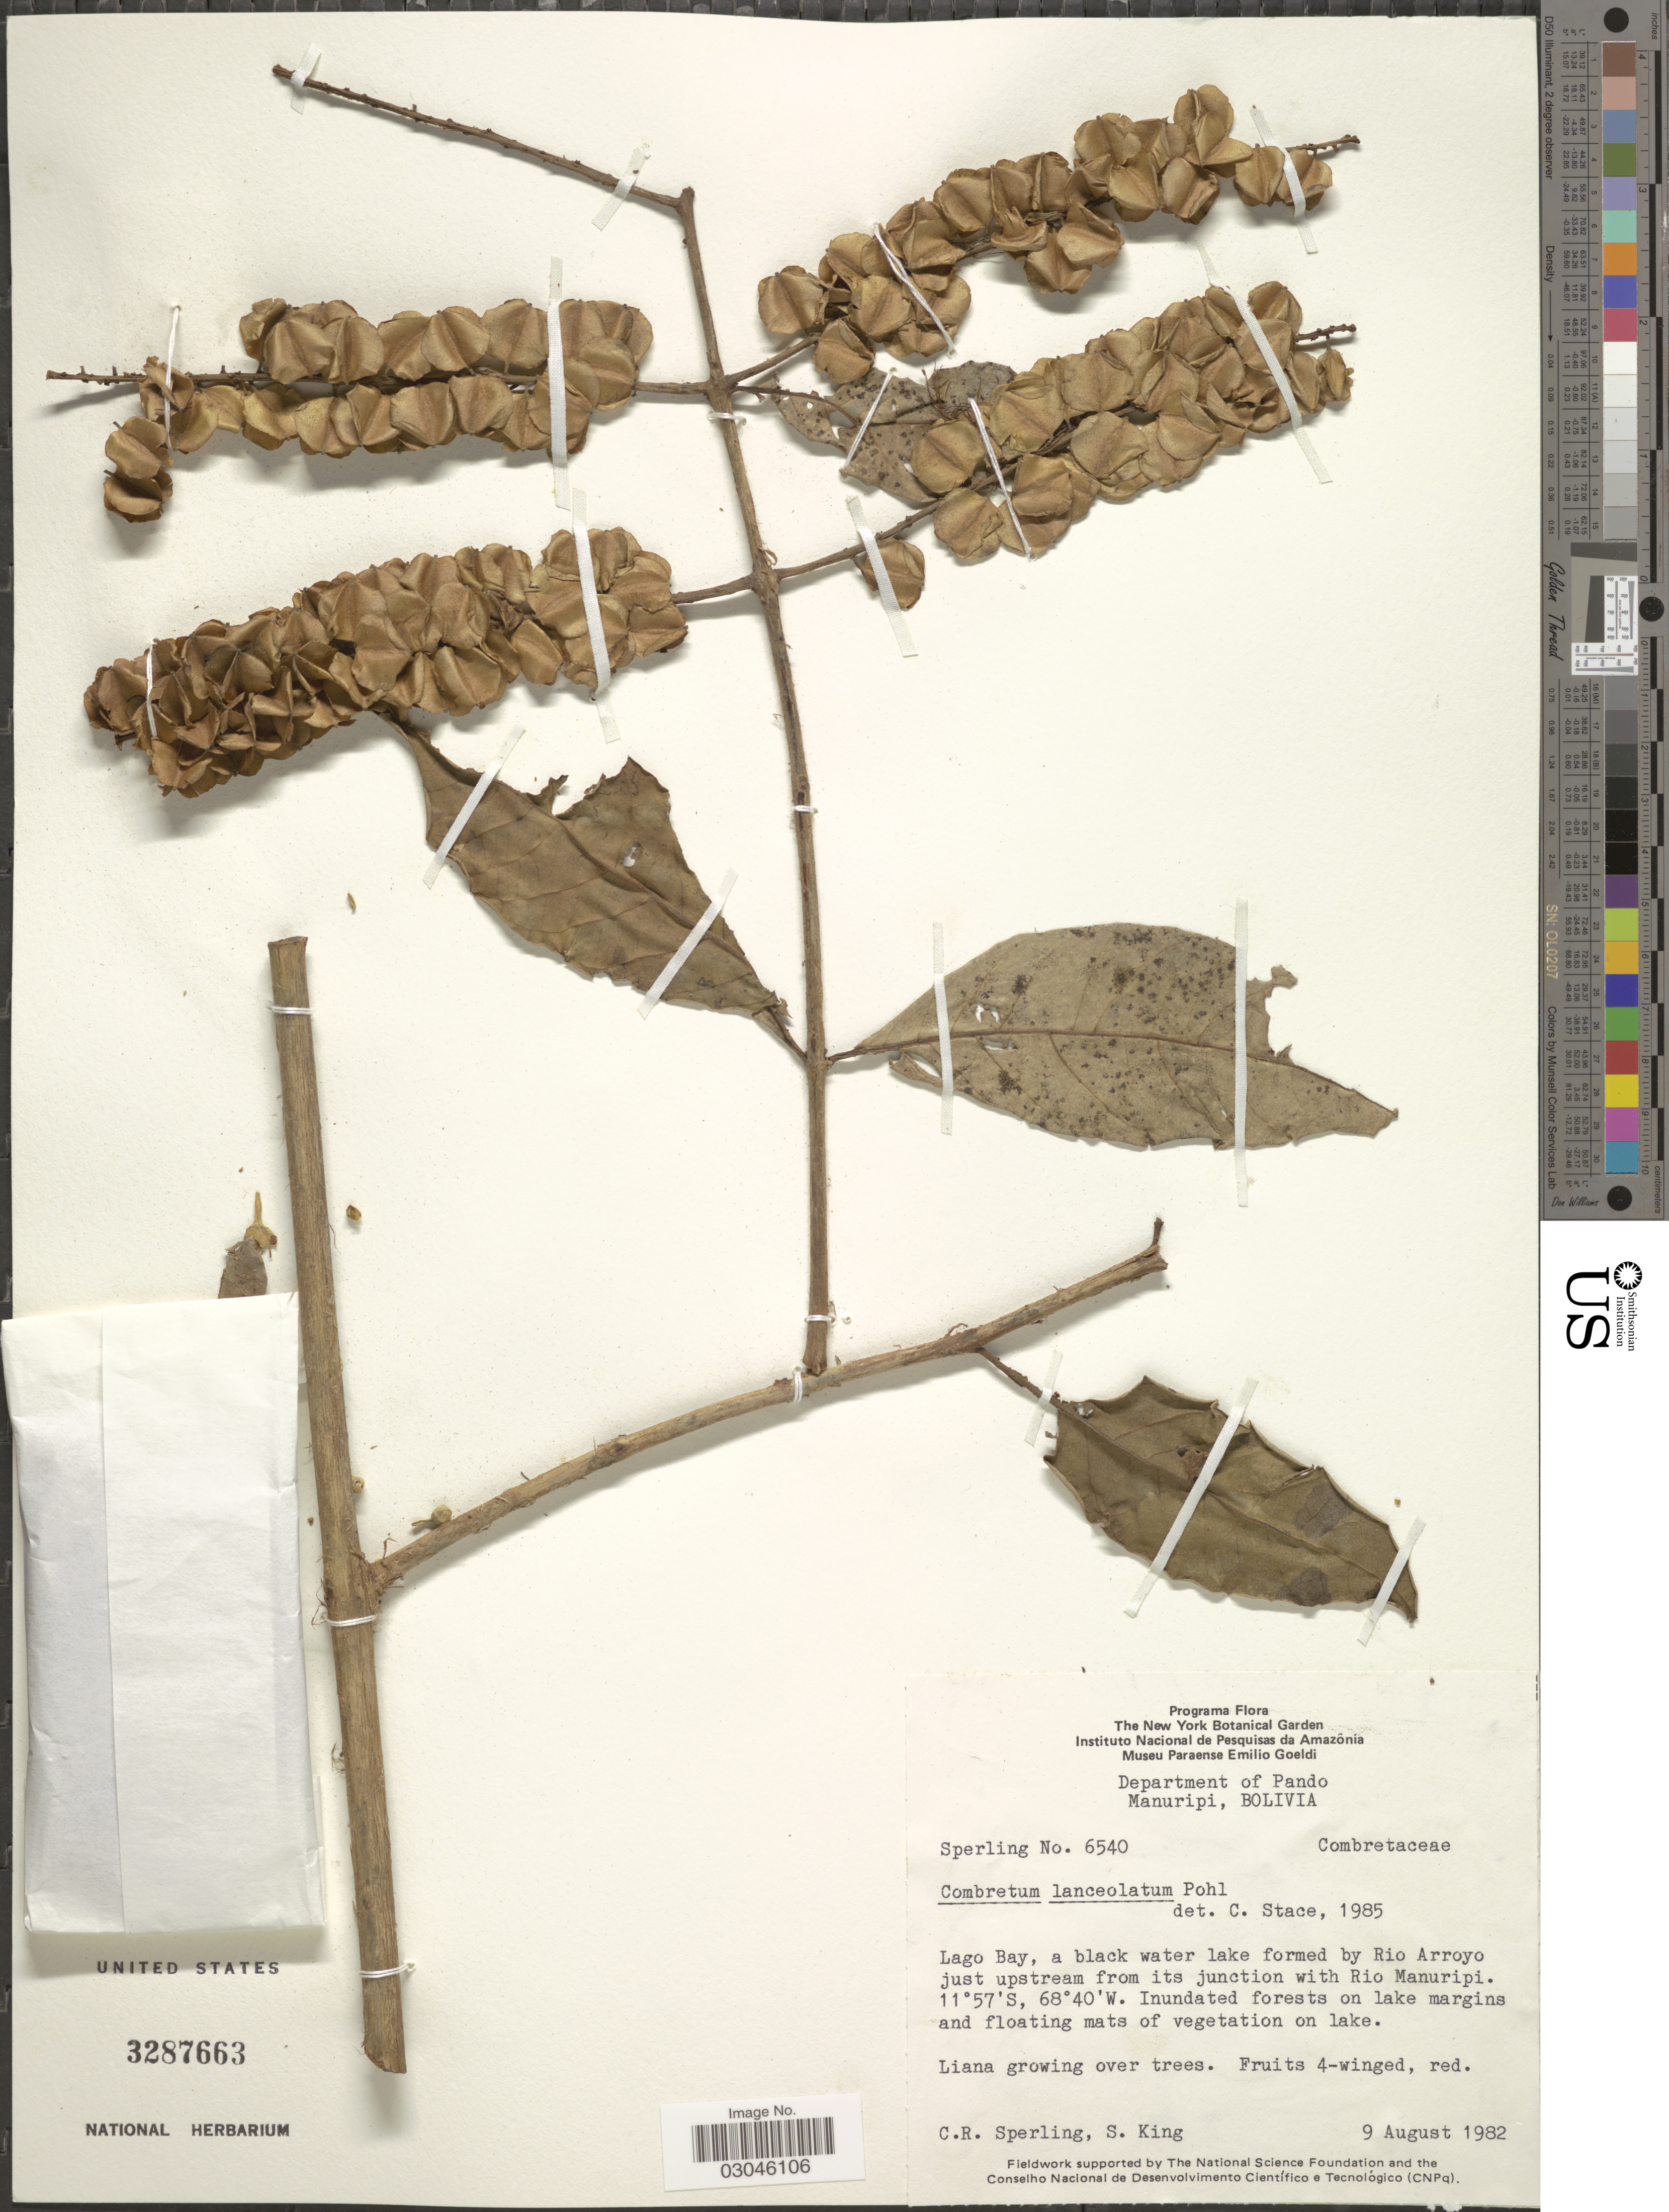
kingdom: Plantae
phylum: Tracheophyta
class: Magnoliopsida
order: Myrtales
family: Combretaceae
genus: Combretum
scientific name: Combretum lanceolatum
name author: Pohl ex Eichler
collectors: C. R. Sperling & S. King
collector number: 6540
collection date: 1982-08-09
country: Bolivia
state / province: Pando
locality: Department of Pando. Manuripi. Lago Bay, a black water lake formed by Rio Arroyo just upstream from its junction with Rio Manuripi.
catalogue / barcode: US 3287663